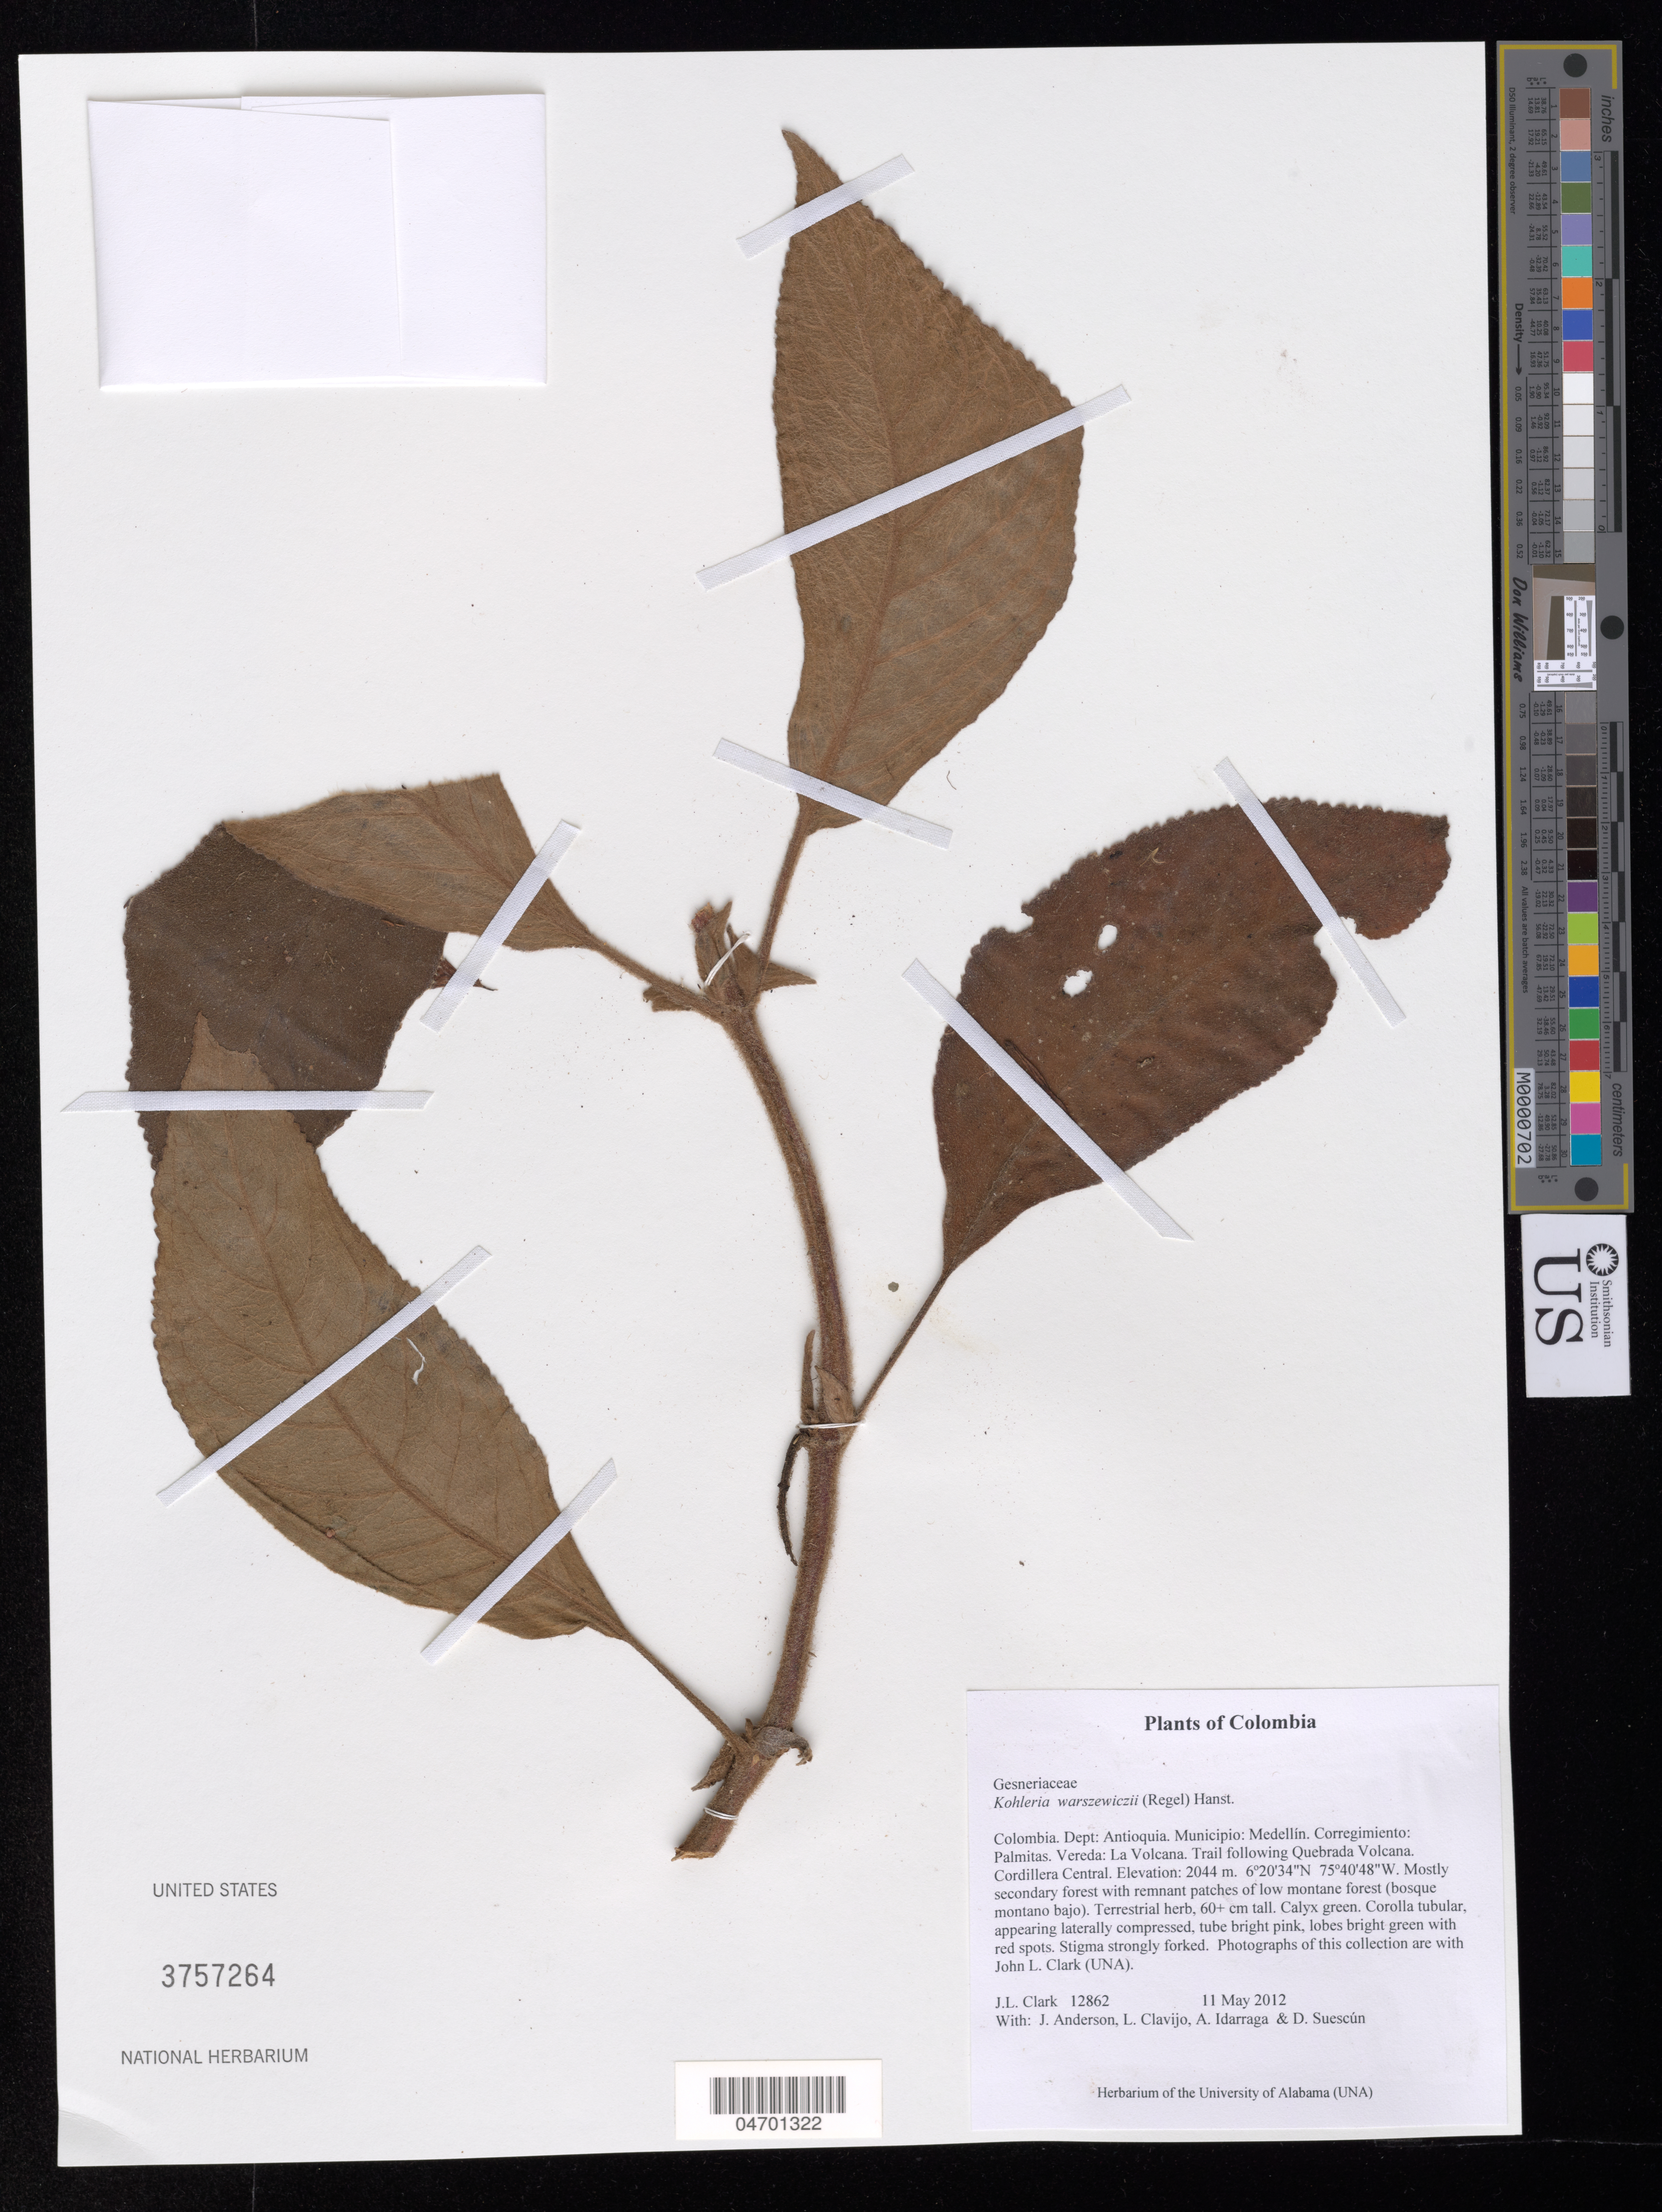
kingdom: Plantae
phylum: Tracheophyta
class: Magnoliopsida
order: Lamiales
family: Gesneriaceae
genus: Kohleria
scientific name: Kohleria warszewiczii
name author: (Regel) Hanst.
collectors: J. L. Clark, J. Anderson, L. Clavijo & A. Idarraga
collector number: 12862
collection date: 2012-05-11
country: Colombia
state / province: Antioquia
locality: Dept: Antioquia. Municipio: Medellín. Corregimiento: Palmitas. Vereda: La Volcana,. Trail following Quebrada Volcana. Cordillera Central.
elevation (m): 2044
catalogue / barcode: US 3757264